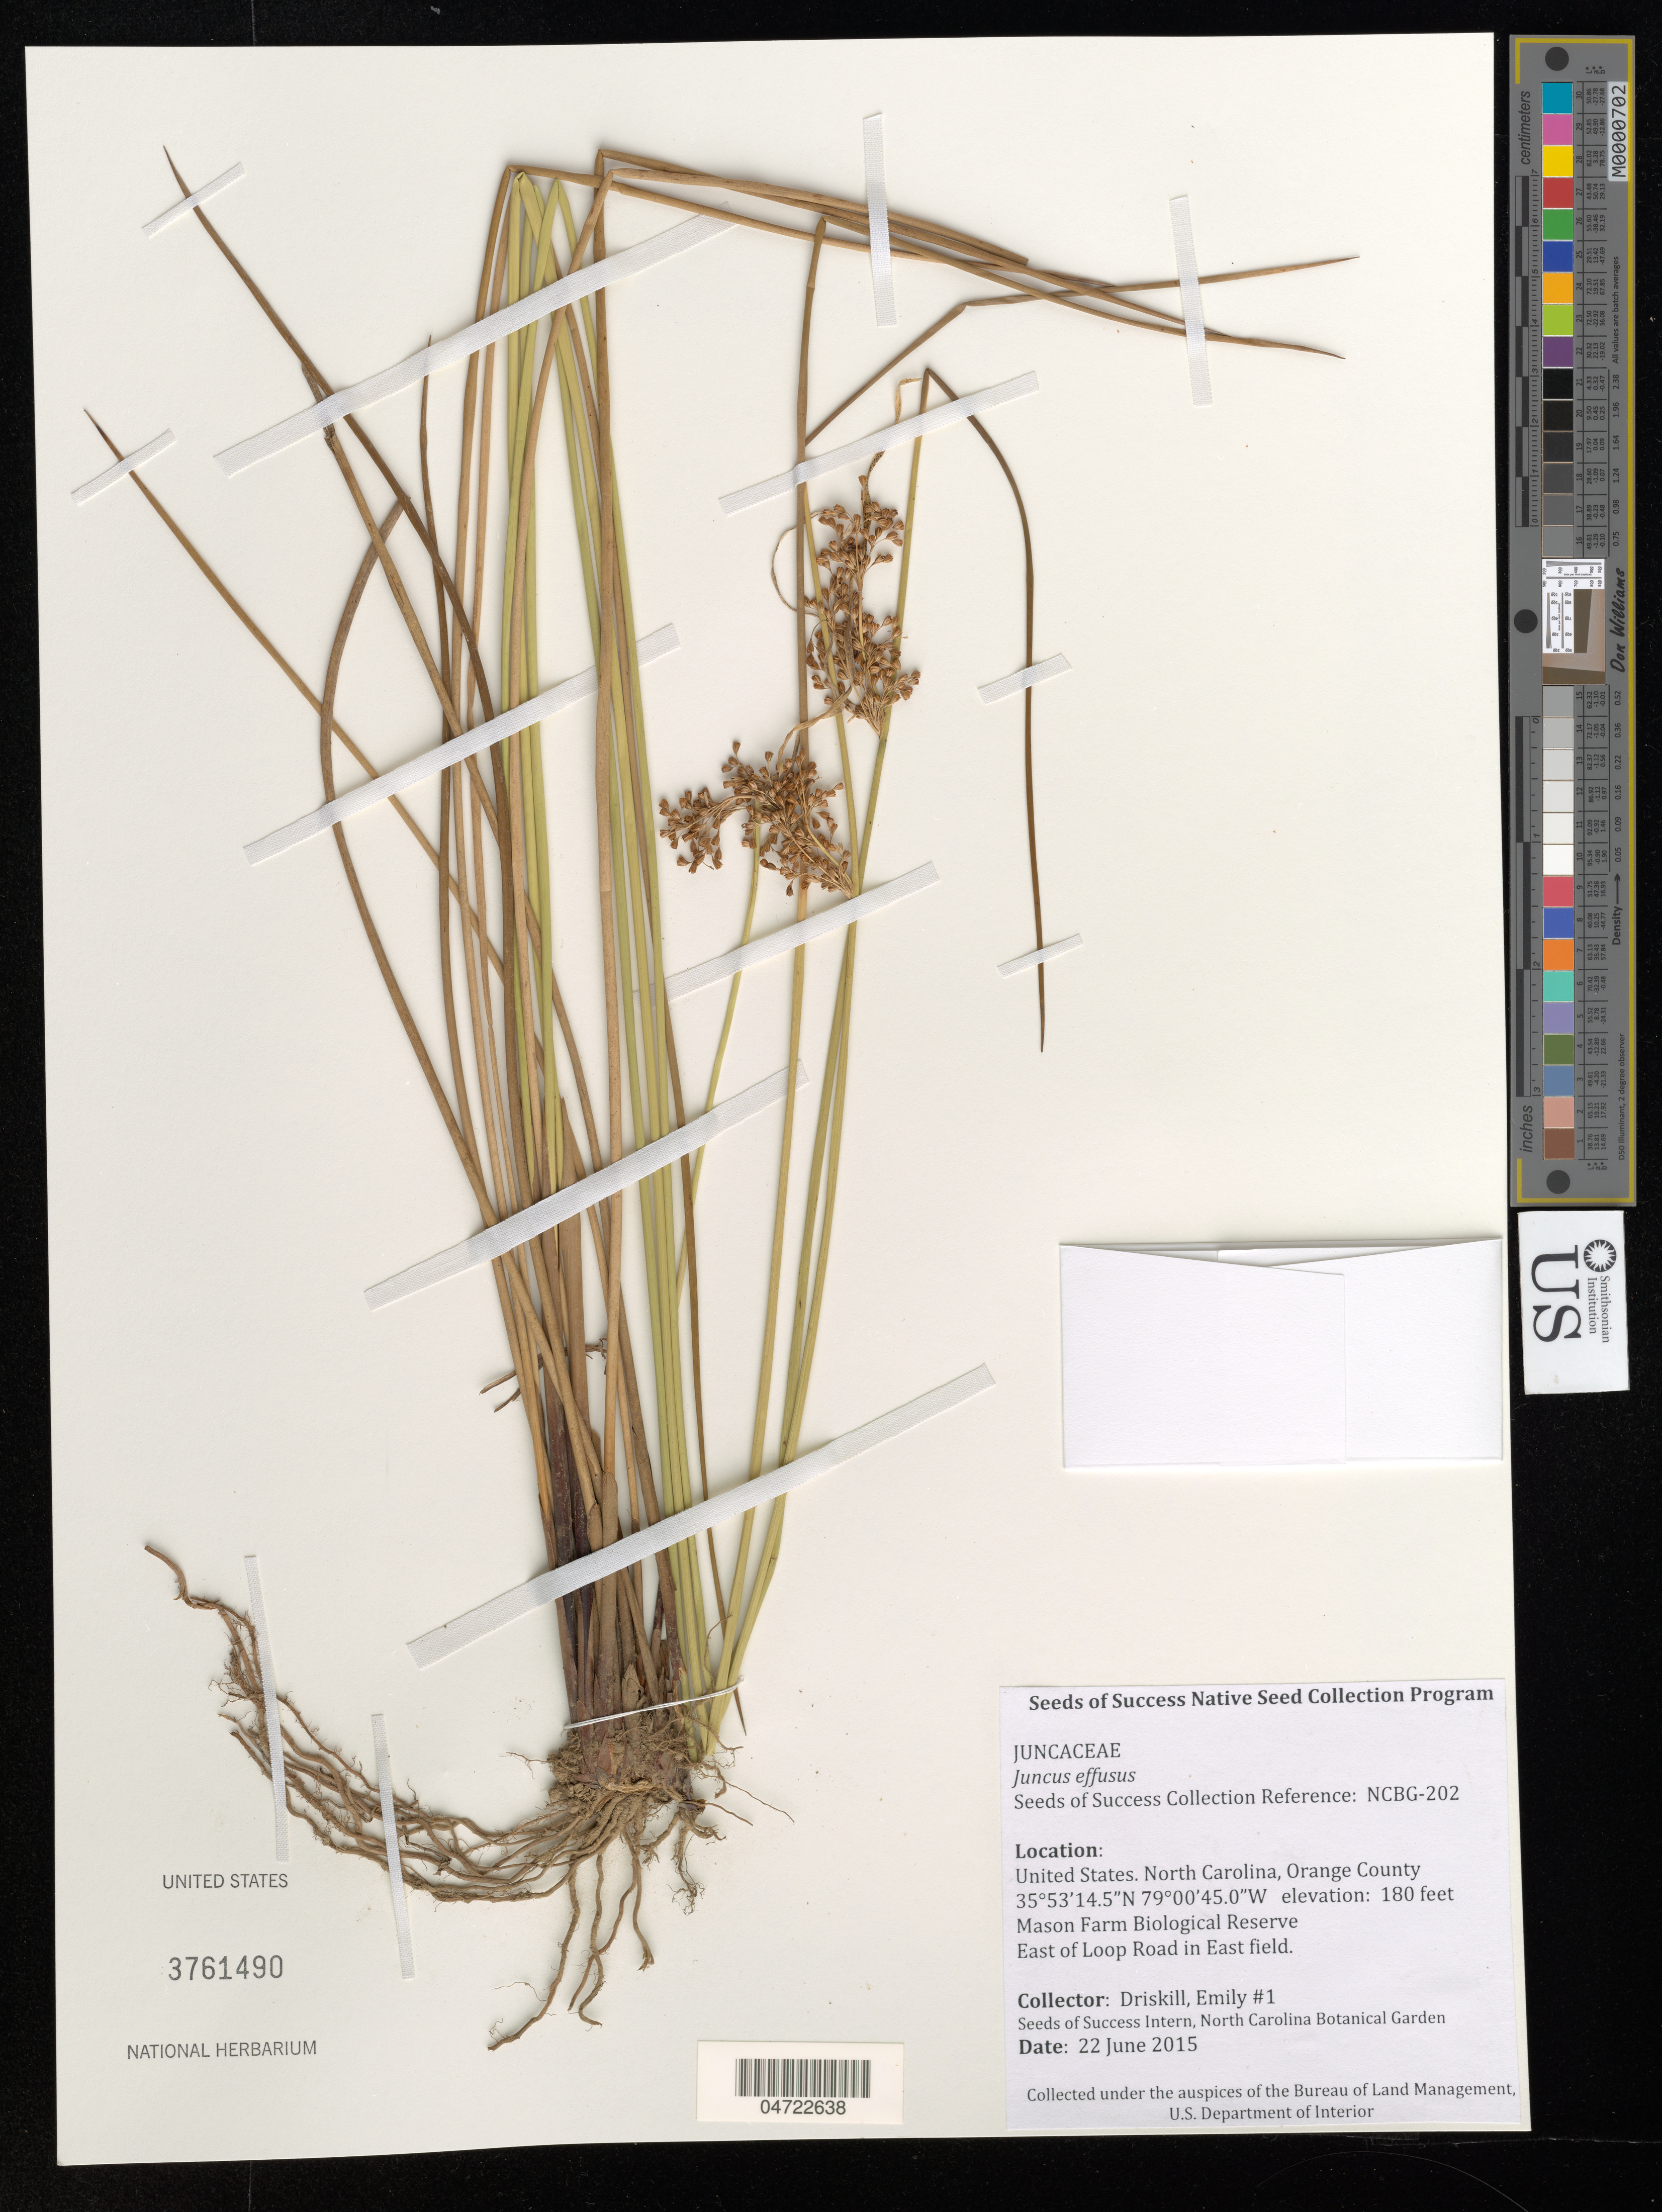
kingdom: Plantae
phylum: Tracheophyta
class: Liliopsida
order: Poales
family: Juncaceae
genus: Juncus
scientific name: Juncus effusus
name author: L.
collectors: E. Driskill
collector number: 1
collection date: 2015-06-22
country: United States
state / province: North Carolina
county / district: Orange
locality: Orange County. Mason Farm Biological Reserve. East of Loop Road in East field.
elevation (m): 55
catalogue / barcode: US 3761490